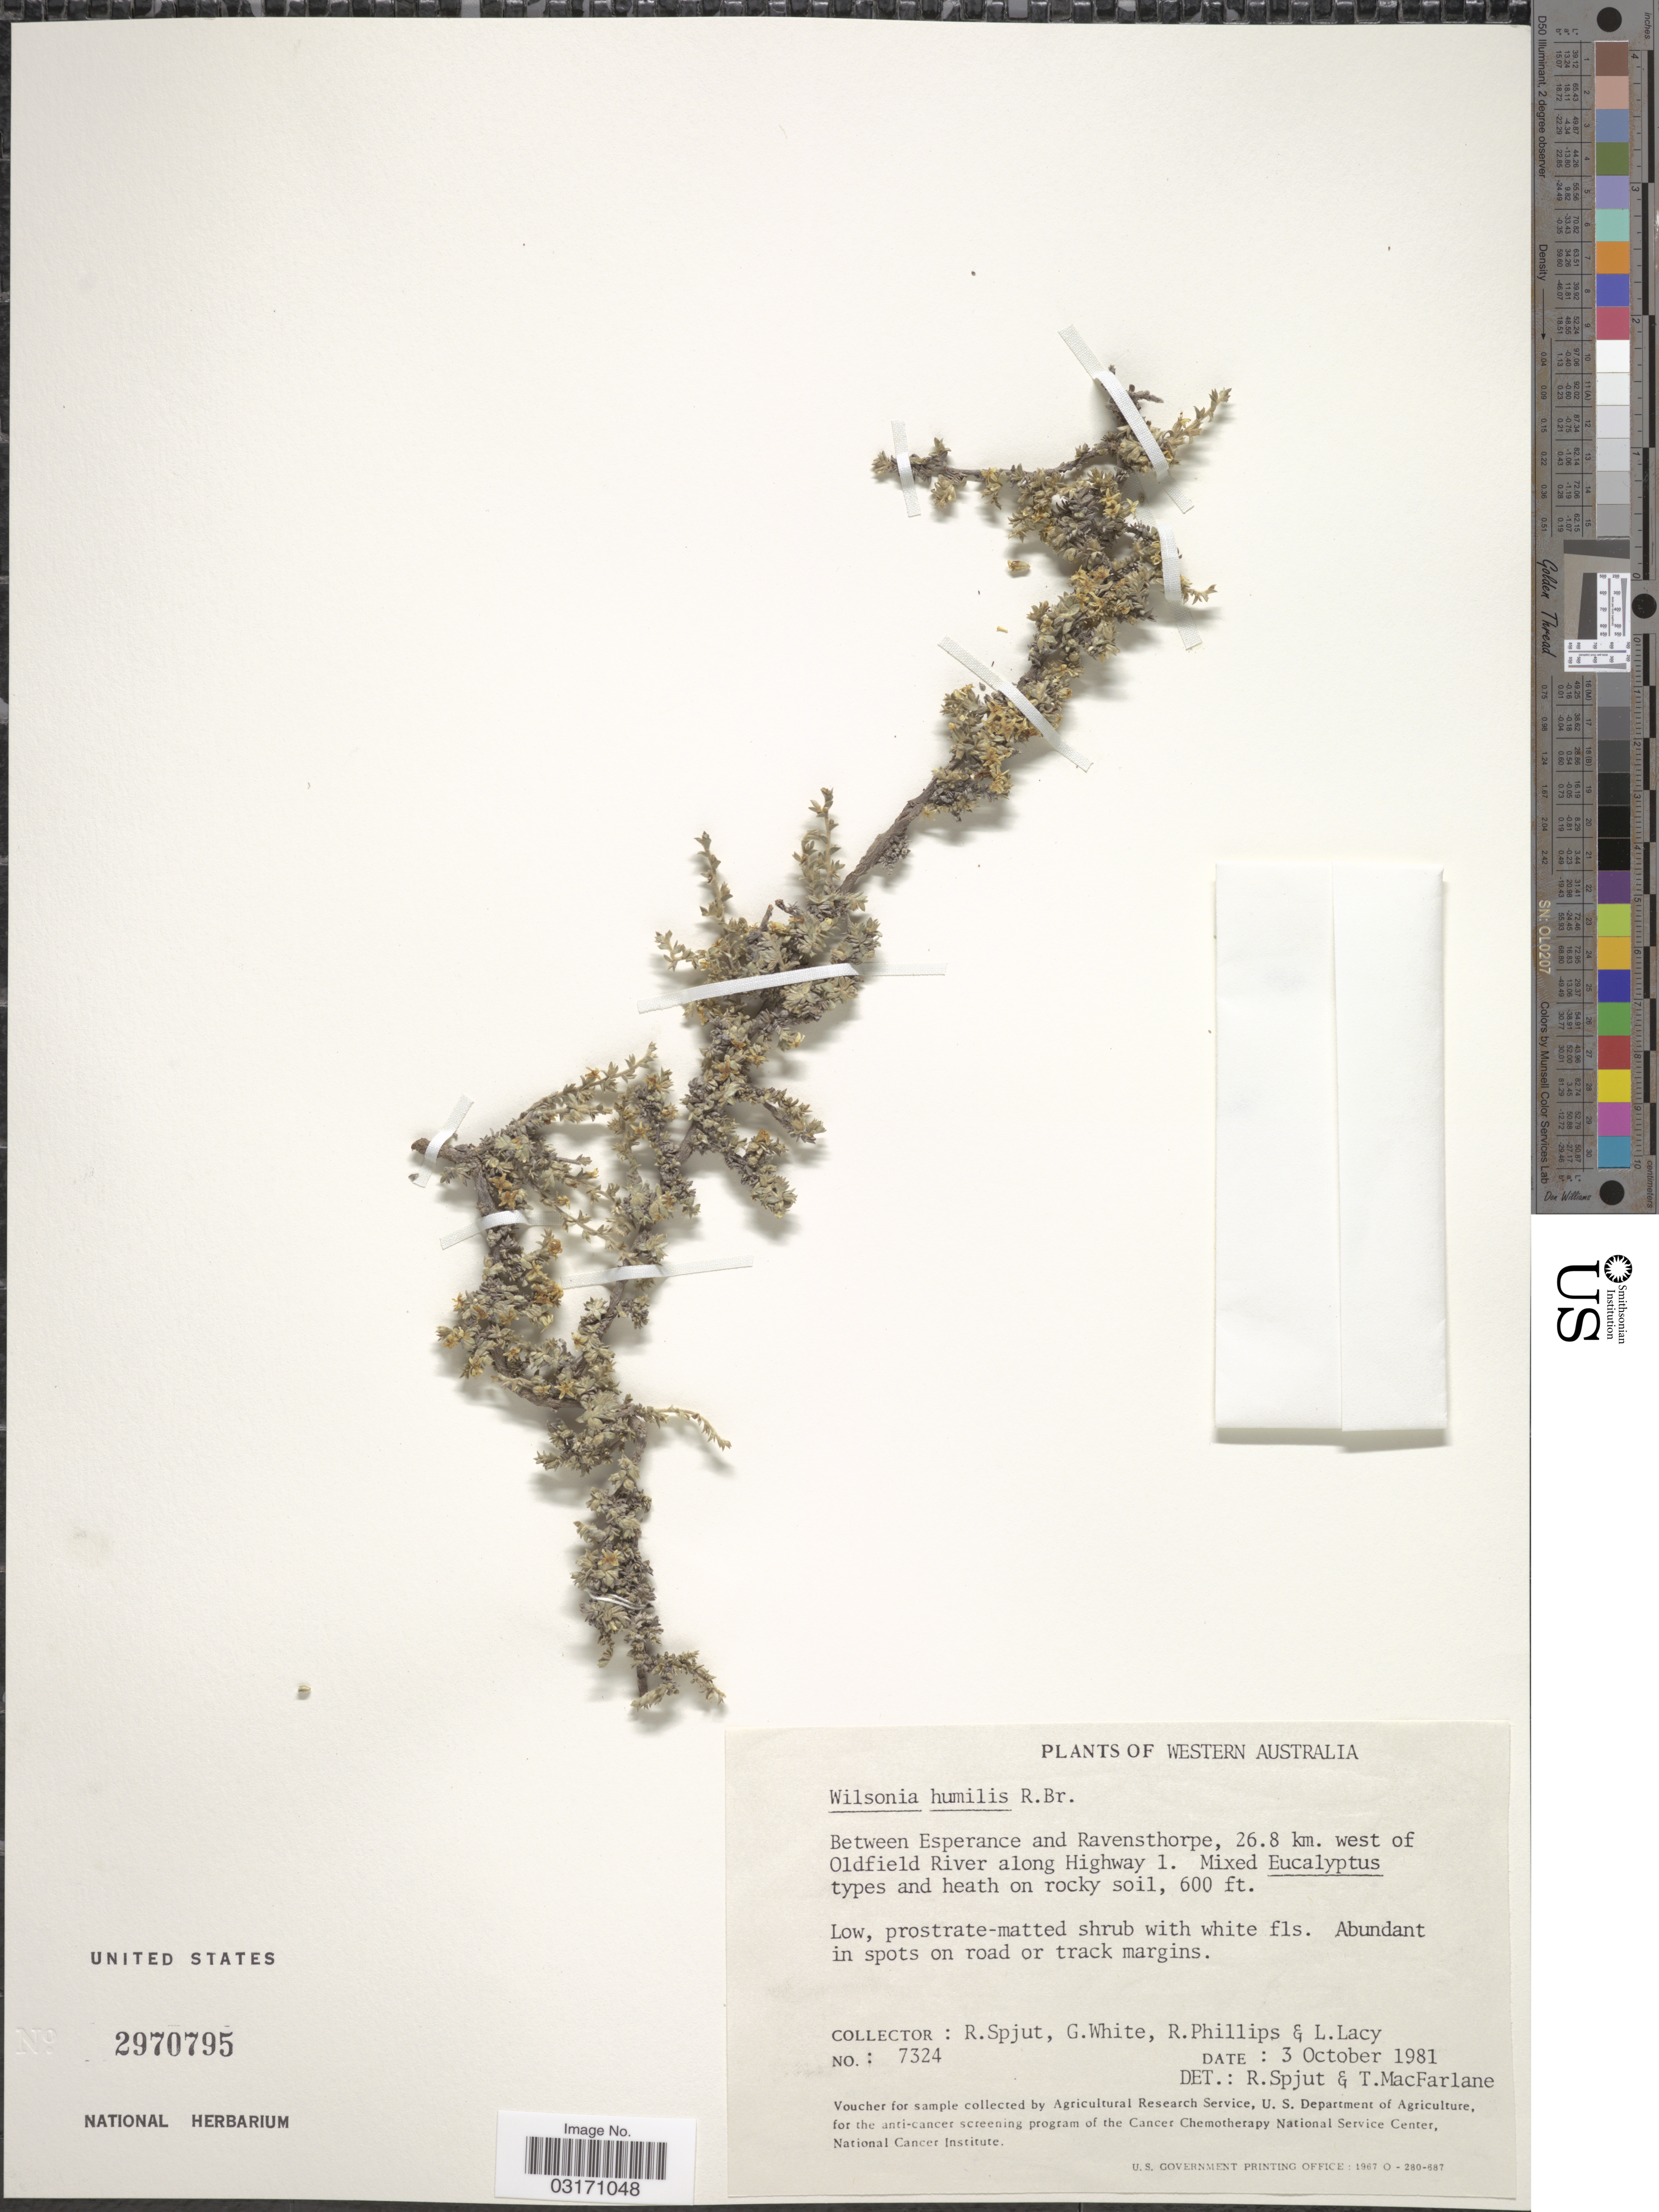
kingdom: Plantae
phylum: Tracheophyta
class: Magnoliopsida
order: Solanales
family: Convolvulaceae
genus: Wilsonia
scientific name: Wilsonia humilis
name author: R. Br.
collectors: R. Spjut, G. White, R. Phillips & L. Lacy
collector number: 7324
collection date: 1981-10-03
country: Australia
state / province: Western Australia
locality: Between Esperance and Ravensthorpe, 26.8 km. west of Oldfield River along Highway 1.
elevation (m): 183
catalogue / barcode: US 2970795